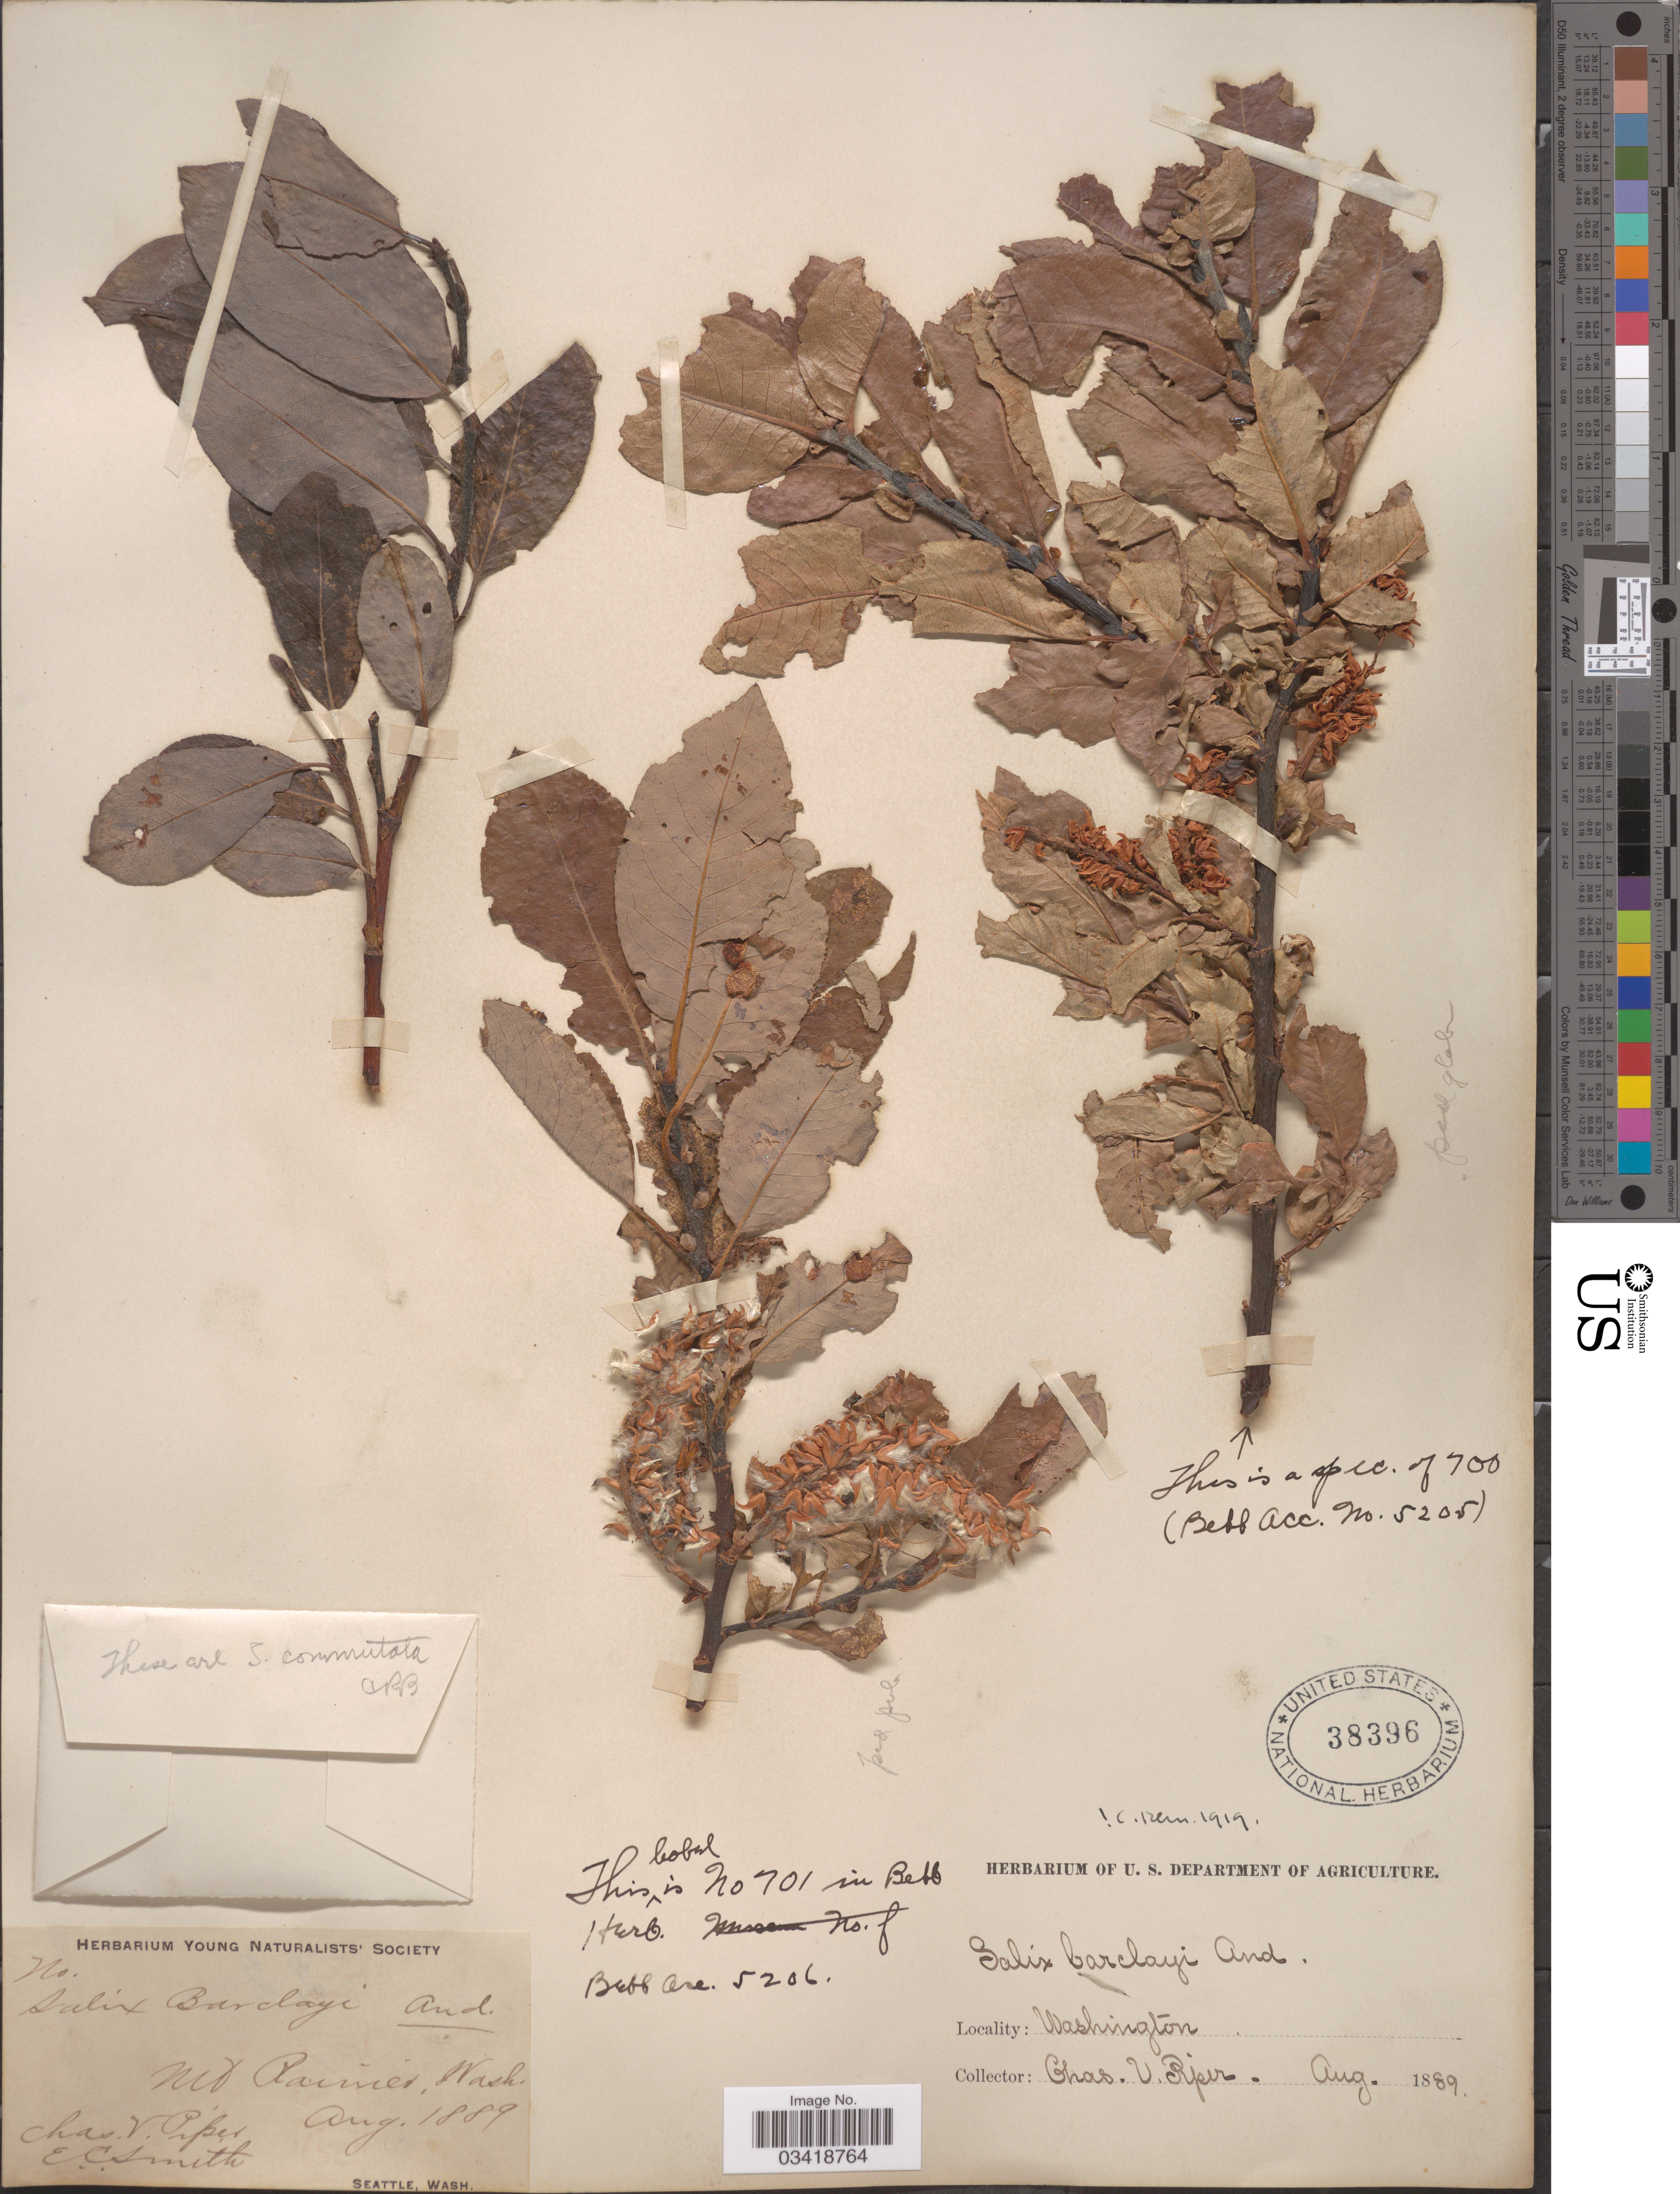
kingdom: Plantae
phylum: Tracheophyta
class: Magnoliopsida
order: Malpighiales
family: Salicaceae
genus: Salix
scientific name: Salix barclayi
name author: Andersson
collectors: C. V. Piper & E. Smith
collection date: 1889-08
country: United States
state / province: Washington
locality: Mt. Rainier.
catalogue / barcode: US 38396